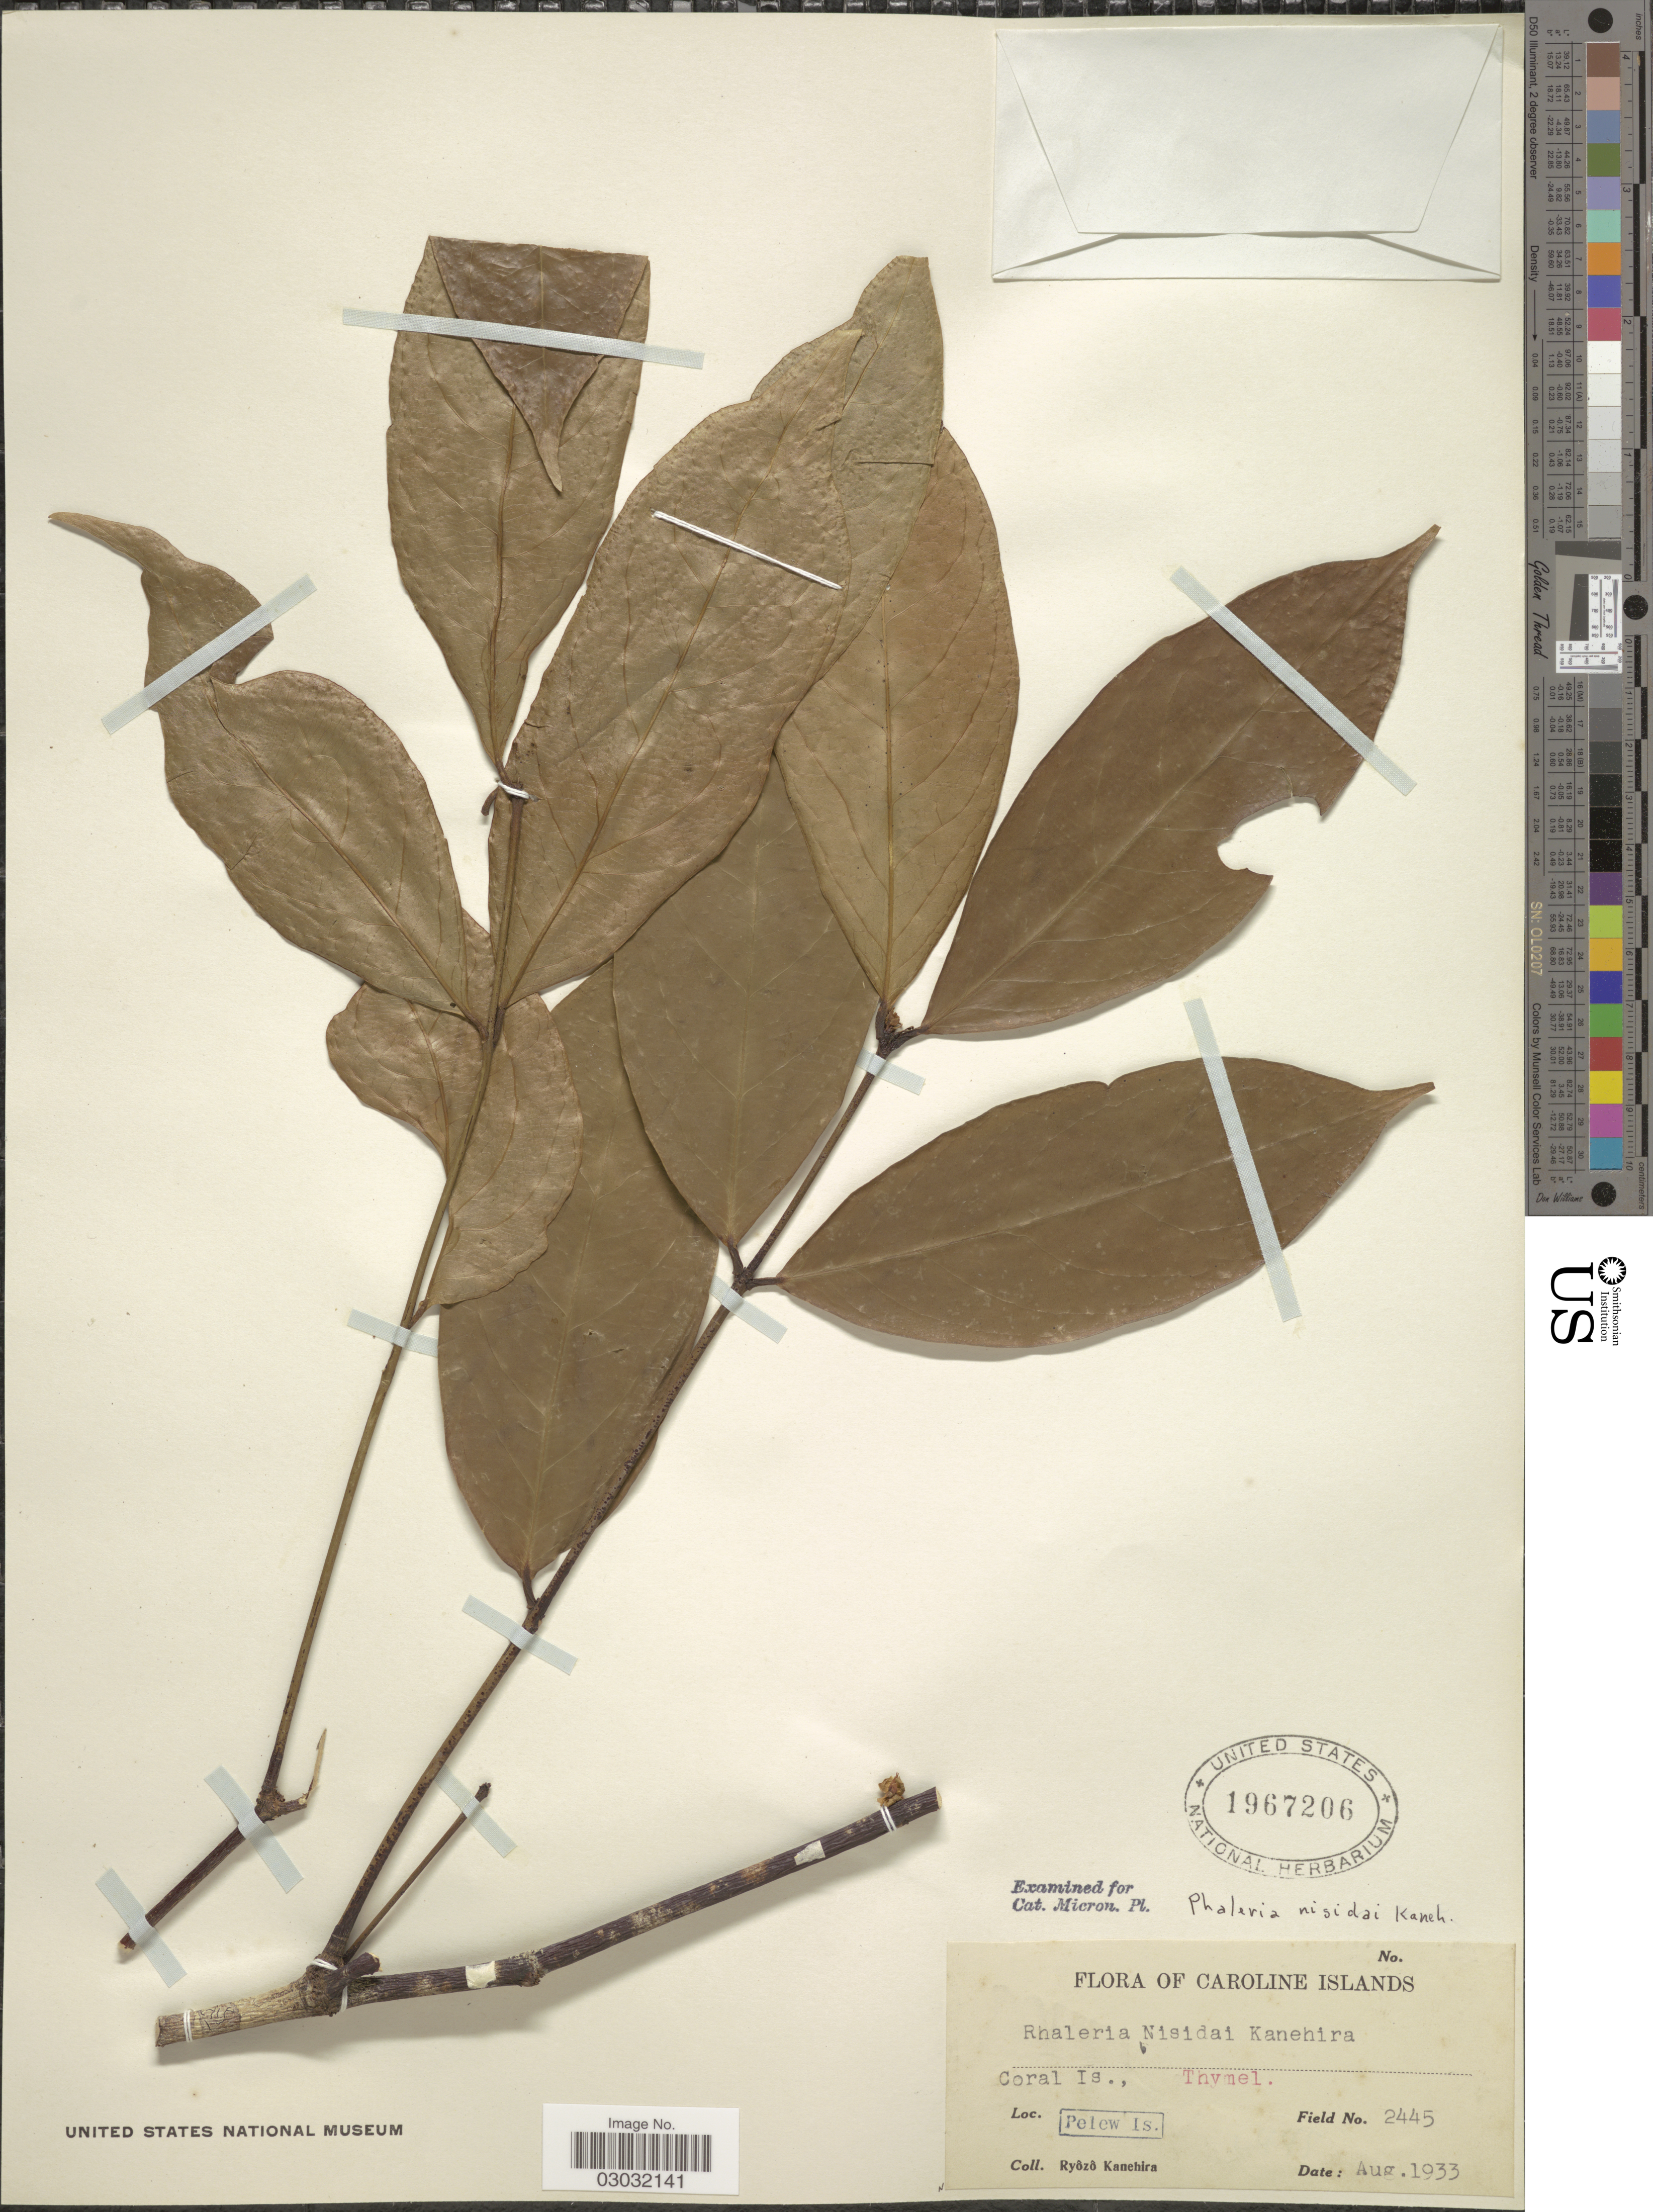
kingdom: Plantae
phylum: Tracheophyta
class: Magnoliopsida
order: Malvales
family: Thymelaeaceae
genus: Phaleria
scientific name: Phaleria nisidai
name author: Kaneh.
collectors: R. Kanehira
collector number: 2445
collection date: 1933-08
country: Palau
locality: Caroline Islands. Coral Is., Pelew Is.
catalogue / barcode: US 1967206